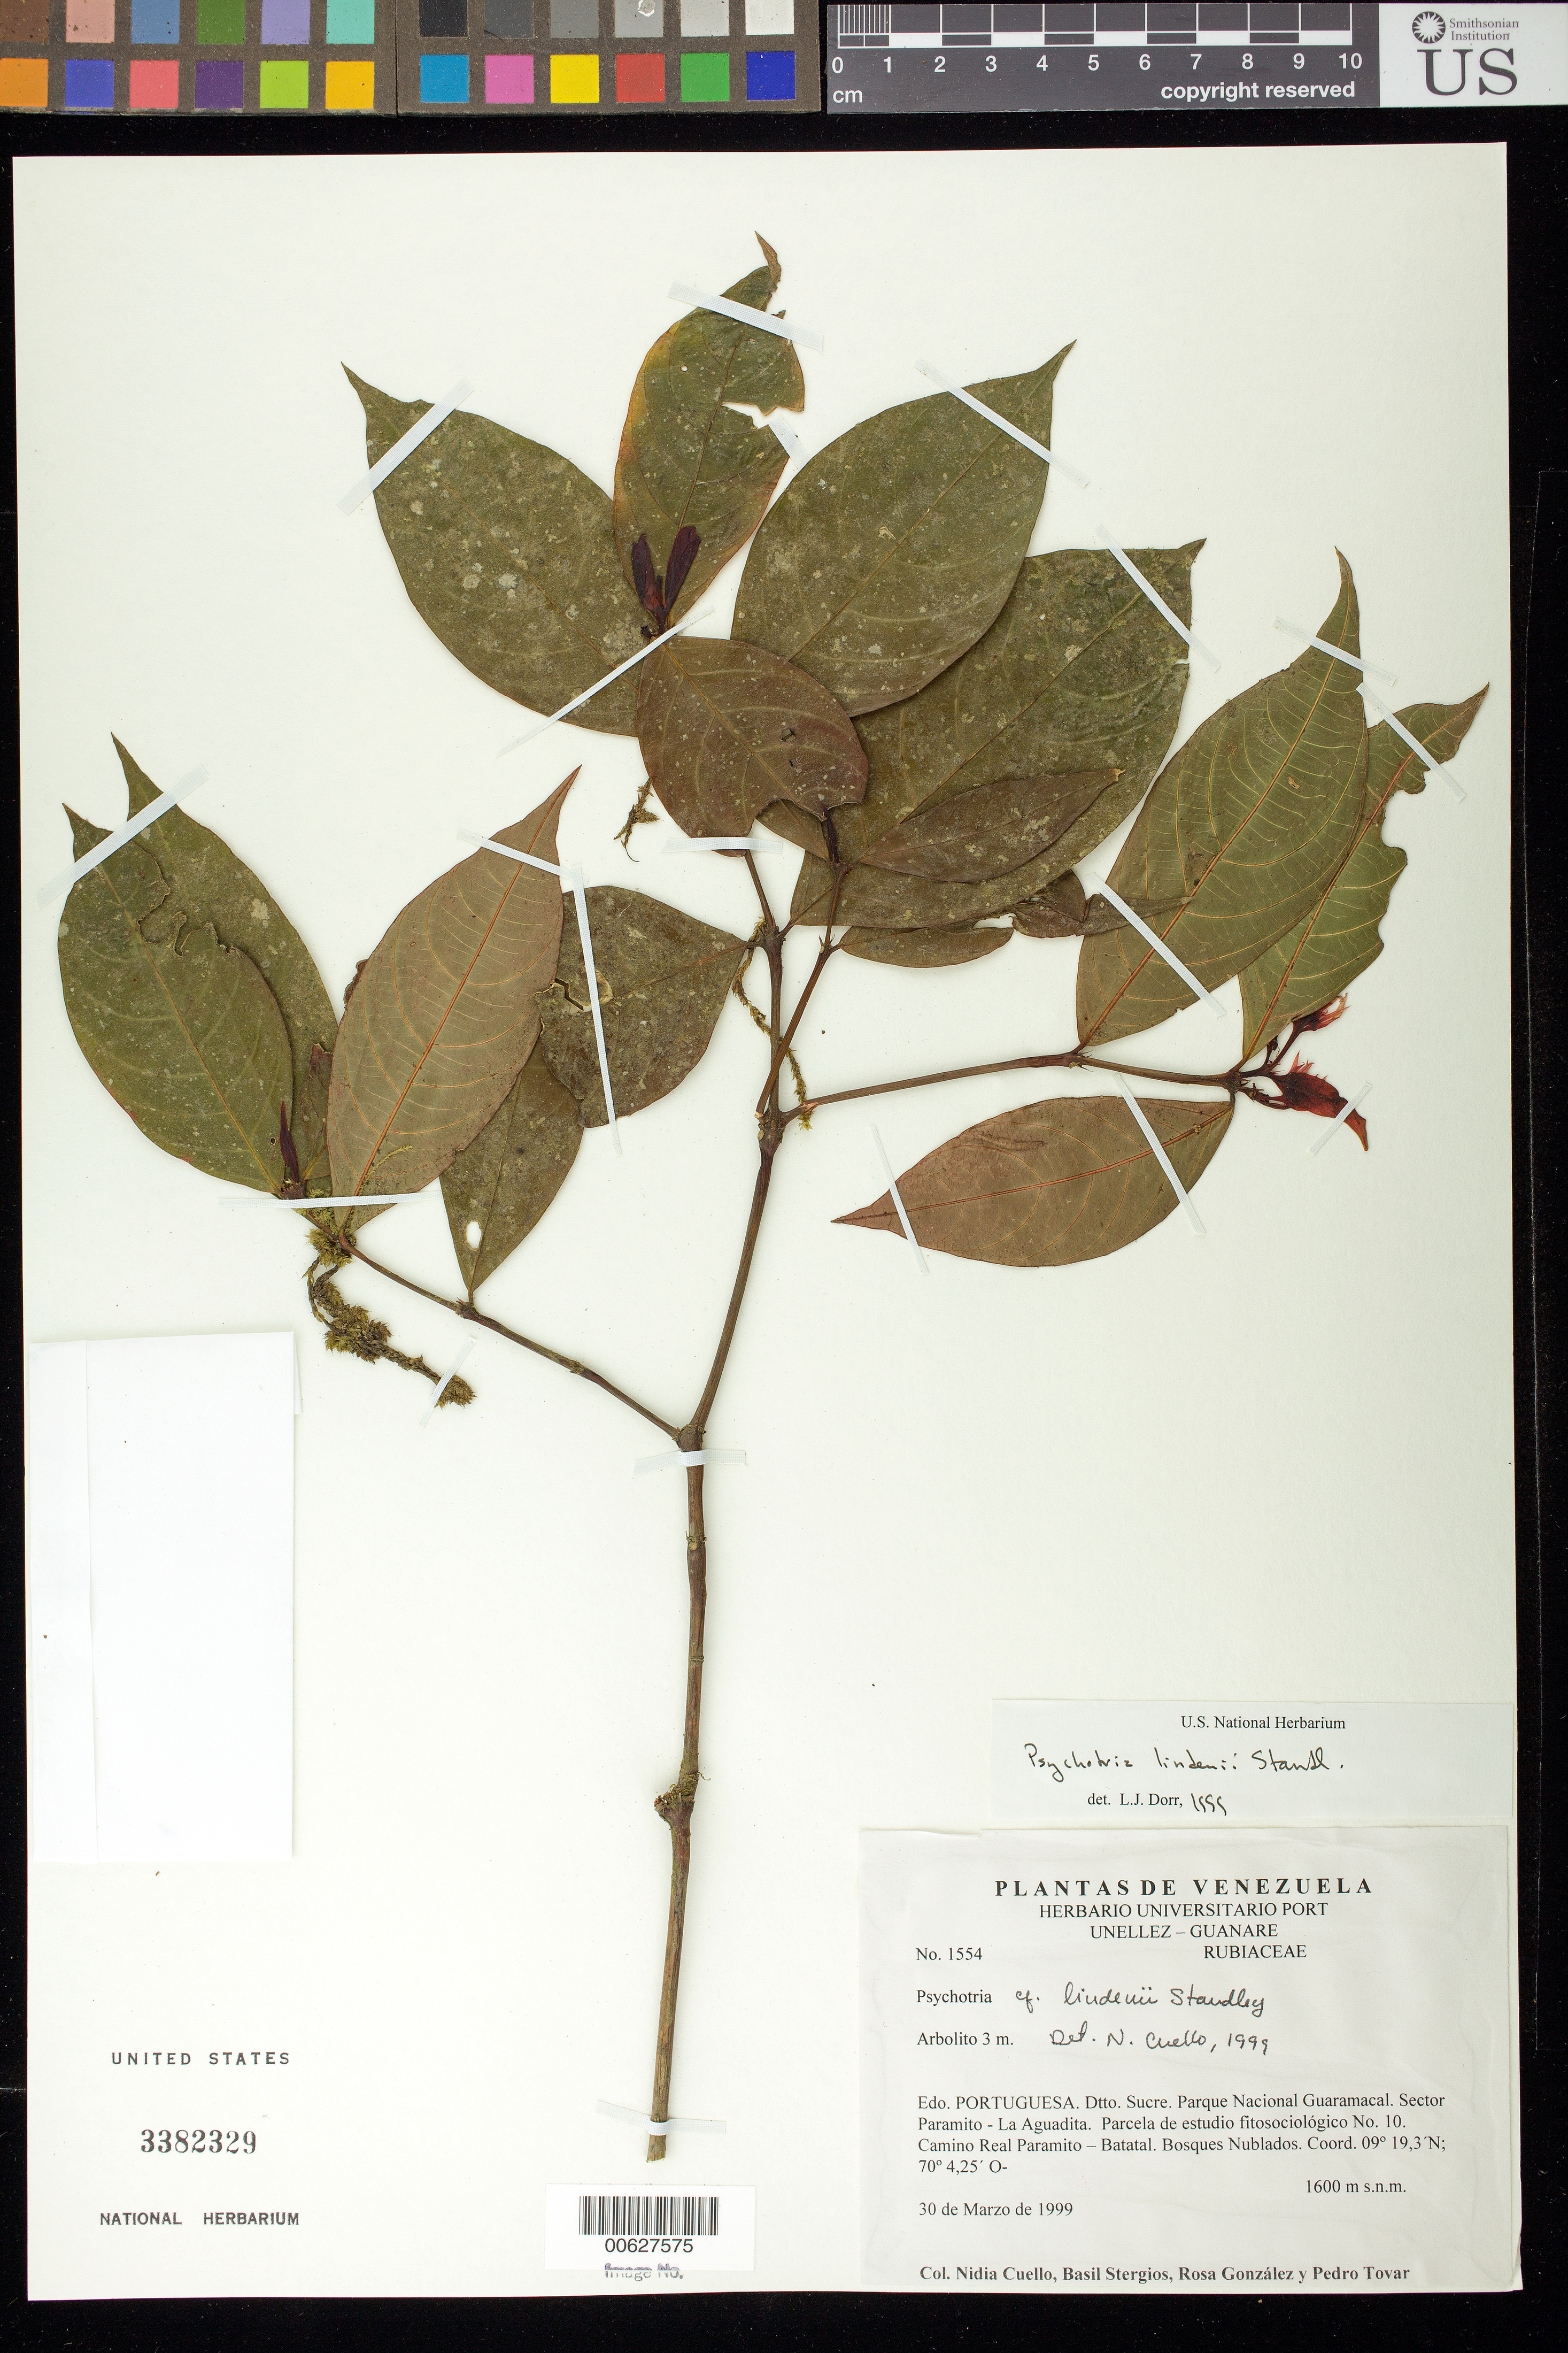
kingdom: Plantae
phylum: Tracheophyta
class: Magnoliopsida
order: Gentianales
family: Rubiaceae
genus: Psychotria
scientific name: Psychotria lindenii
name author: Standl.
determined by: Cuello, Nidia L.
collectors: N. L. Cuello, B. G. Stergios, R. González & P. Tovar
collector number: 1554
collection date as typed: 30 Mar 1999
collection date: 1999-03-30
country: Venezuela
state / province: Portuguesa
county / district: Sucre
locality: Parque Nacional Guaramacal. Sector Paramito - La Aguadita. Camino Real Paramito - Batatal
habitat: Bosques nublados.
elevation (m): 1600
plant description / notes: PORT, US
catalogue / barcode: US 3382329